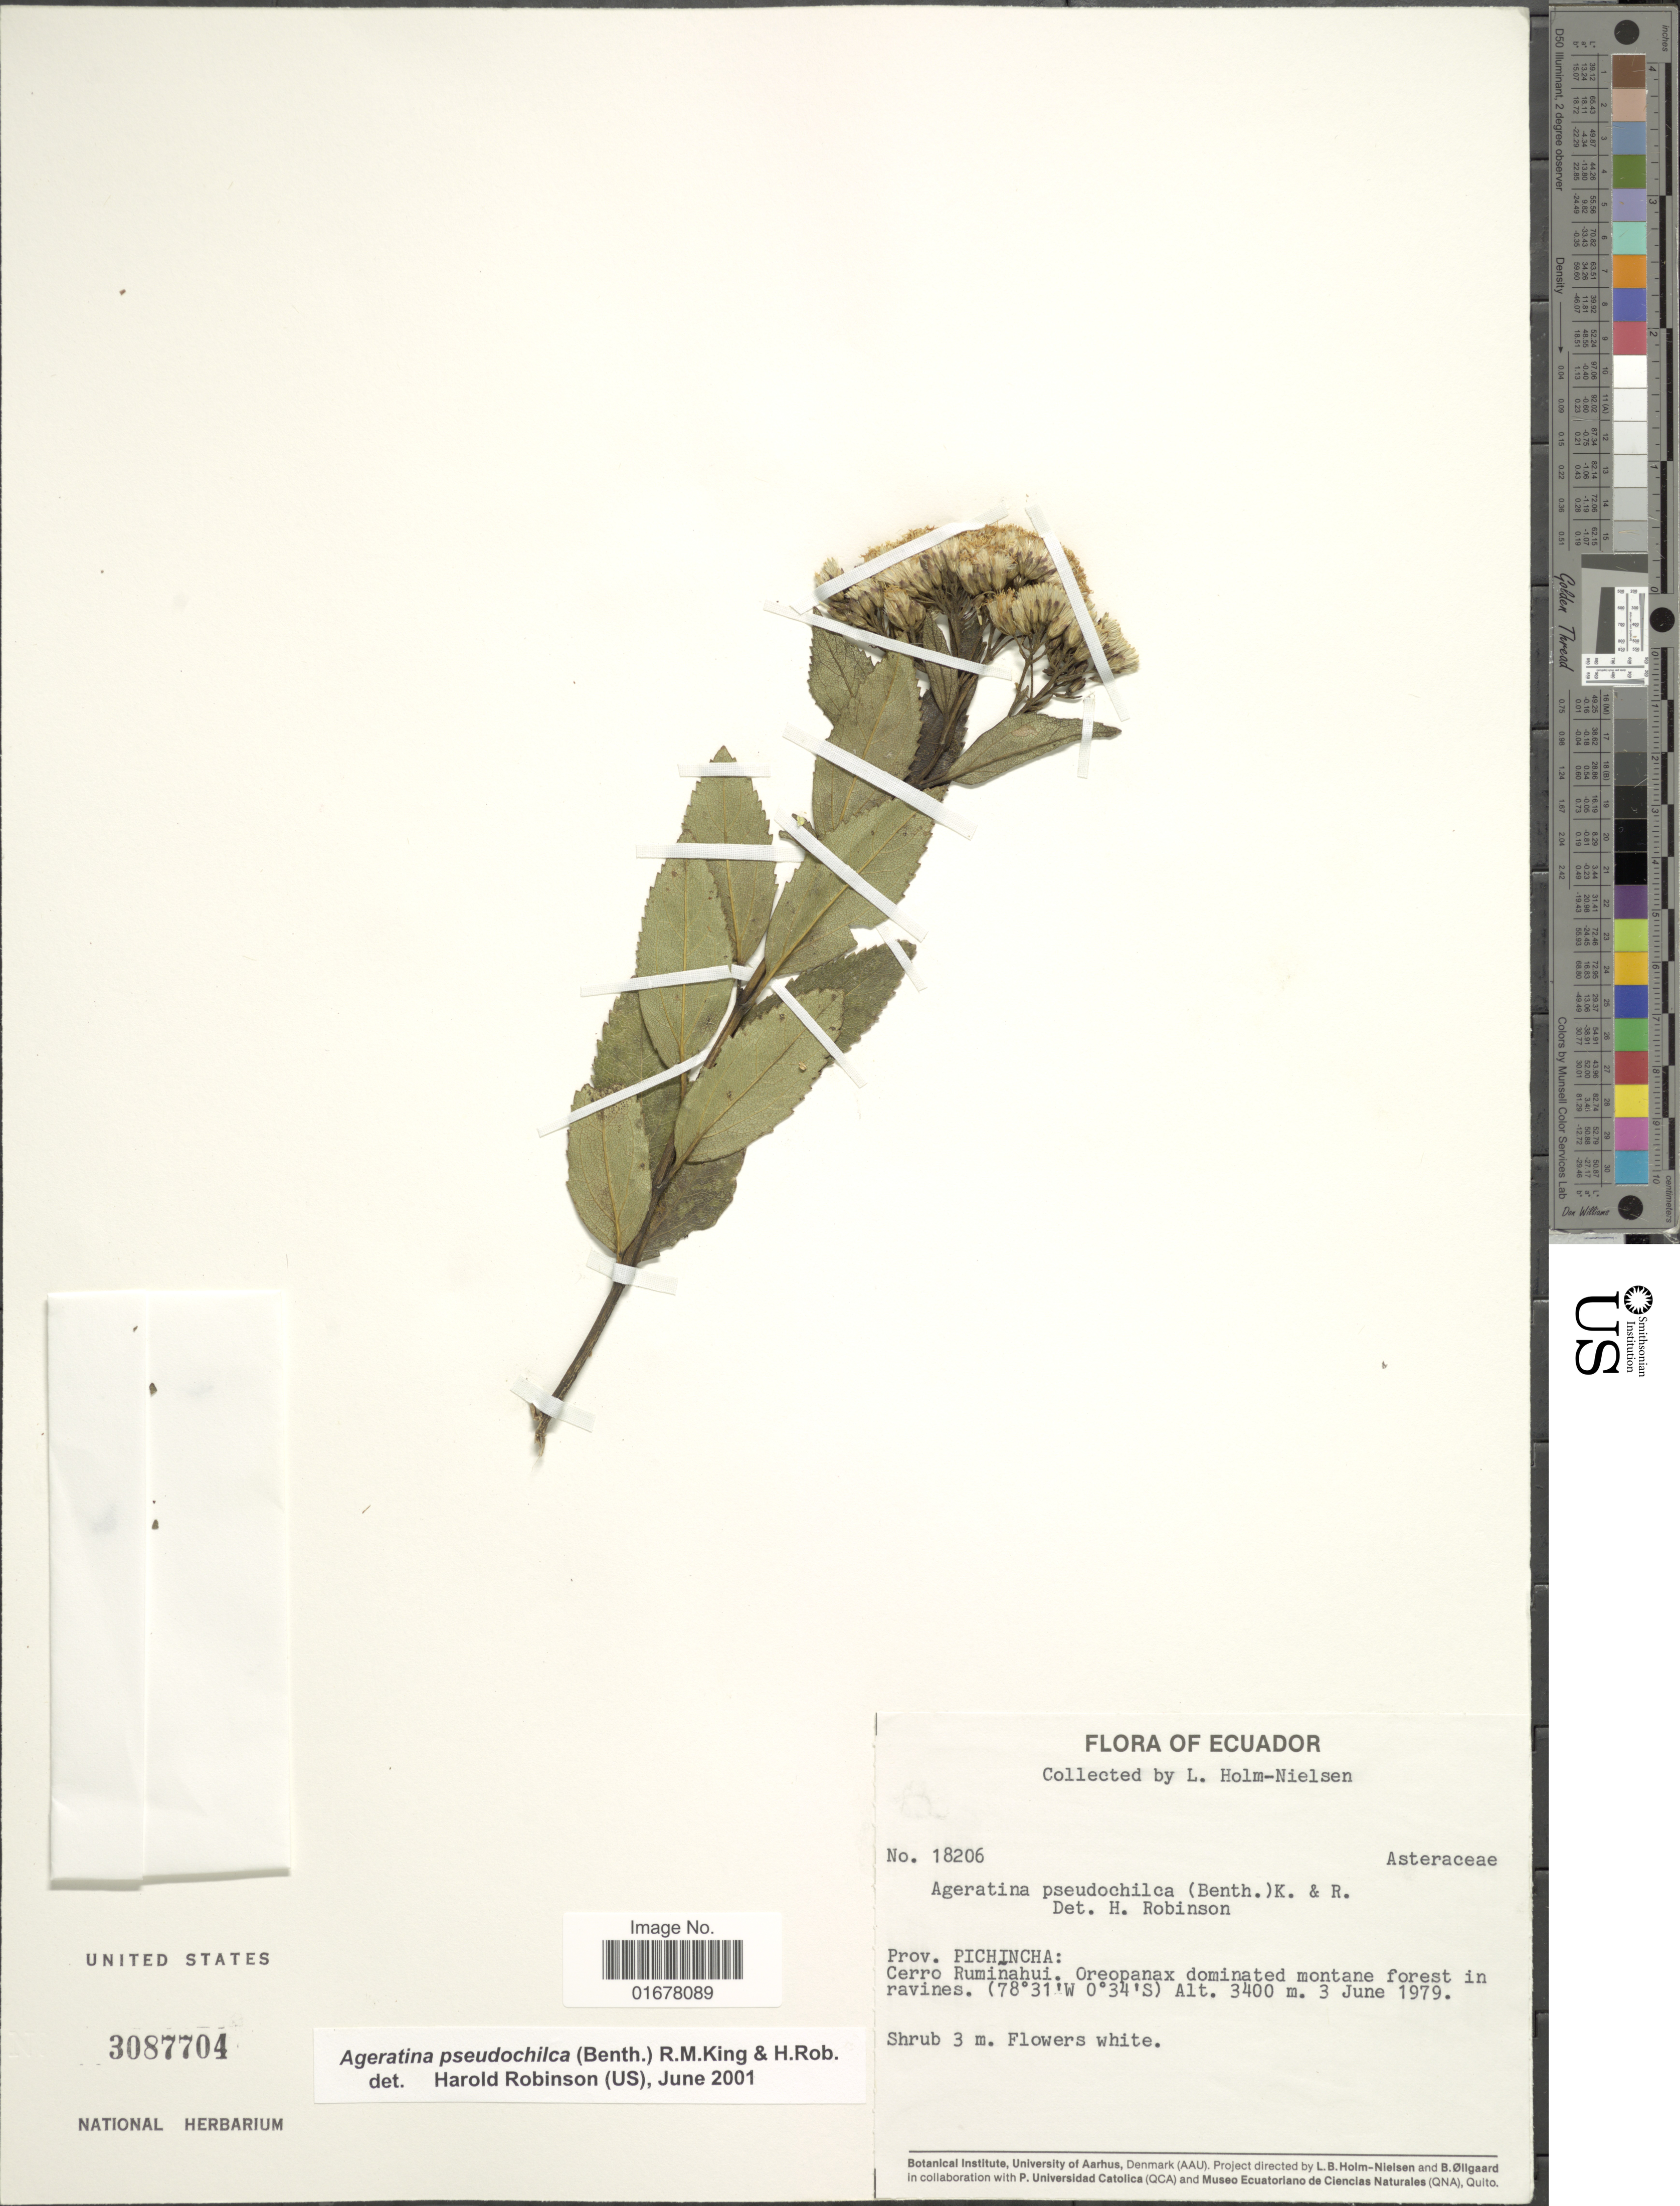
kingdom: Plantae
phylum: Tracheophyta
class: Magnoliopsida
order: Asterales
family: Asteraceae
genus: Ageratina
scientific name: Ageratina pseudochilca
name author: (Benth.) R.M. King & H. Rob.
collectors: L. B. Holm-Nielsen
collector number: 18206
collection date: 1979-06-03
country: Ecuador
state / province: Pichincha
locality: Prov. : Pichincha: Cerro Ruminahui. Oreopanax dominated montane forest in ravines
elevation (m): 3400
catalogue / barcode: US 3087704